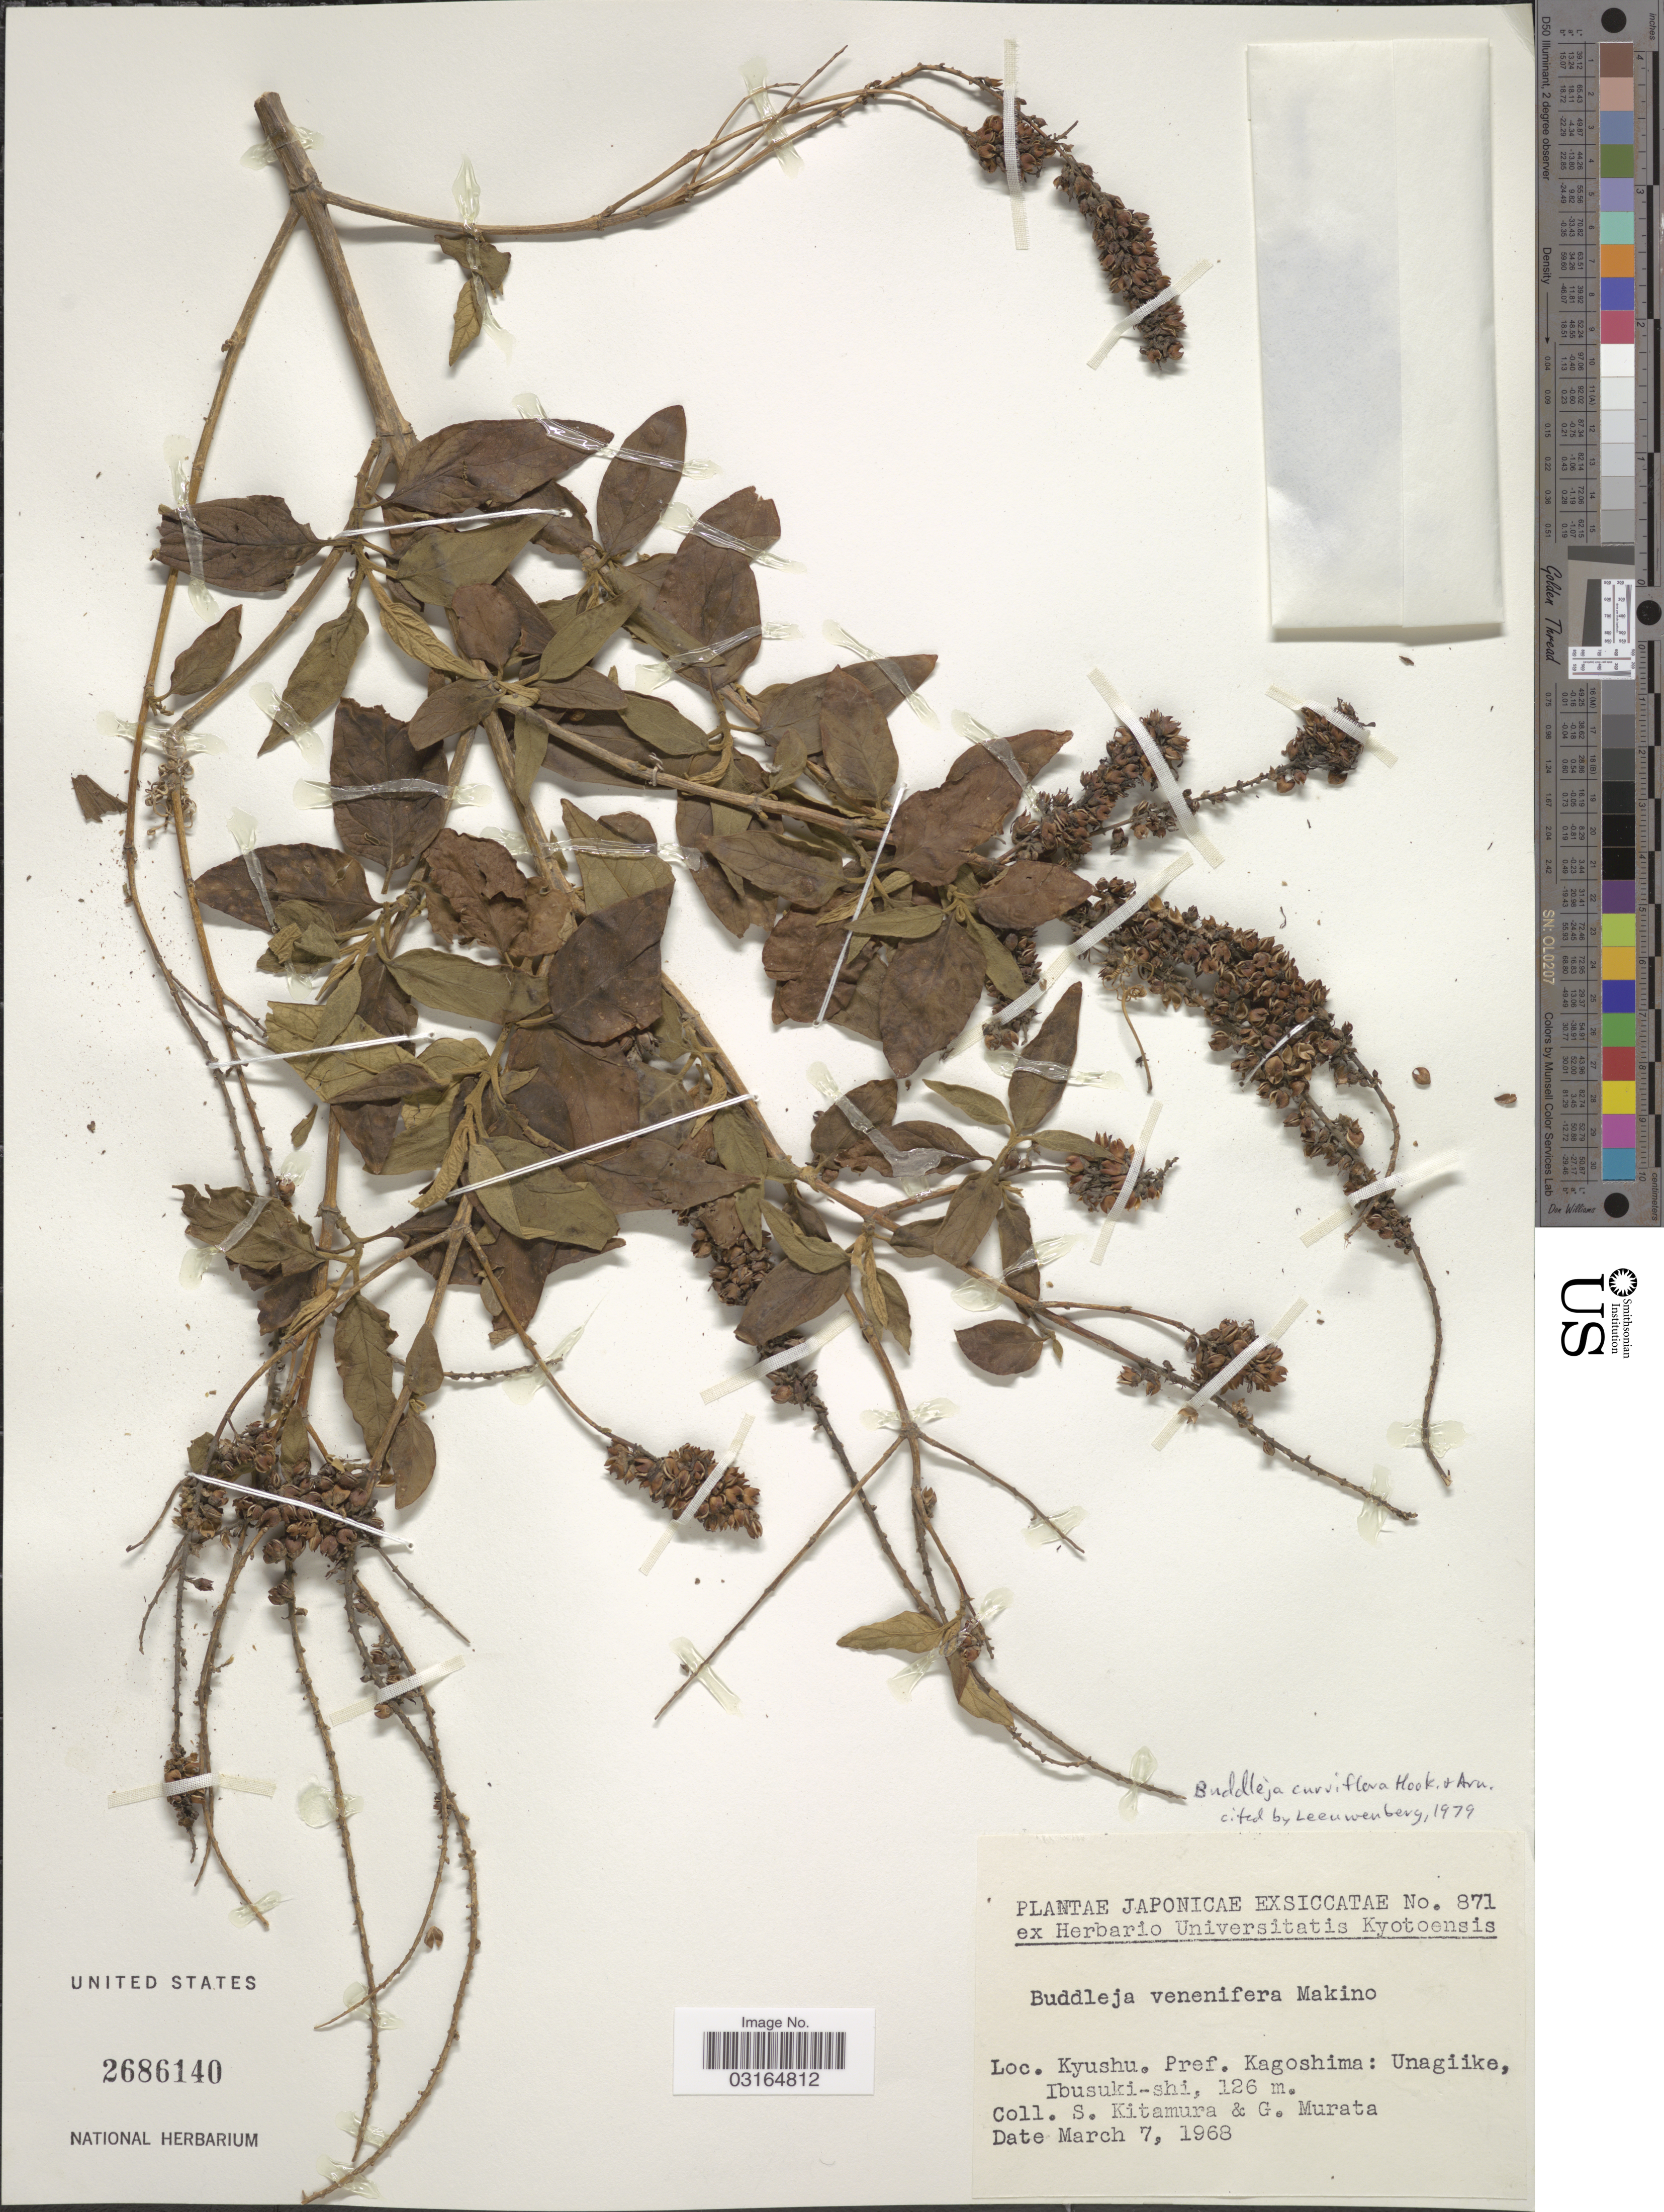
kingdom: Plantae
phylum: Tracheophyta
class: Magnoliopsida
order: Lamiales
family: Scrophulariaceae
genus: Buddleja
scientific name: Buddleja curviflora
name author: W. Hook. & Arn.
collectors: S. Kitamura & G. Murata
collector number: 871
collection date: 1968-03-07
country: Japan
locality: Kyushu. Pref. Kagoshima: Unagiike, Ibusuki-shi.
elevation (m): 126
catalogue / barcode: US 2686140